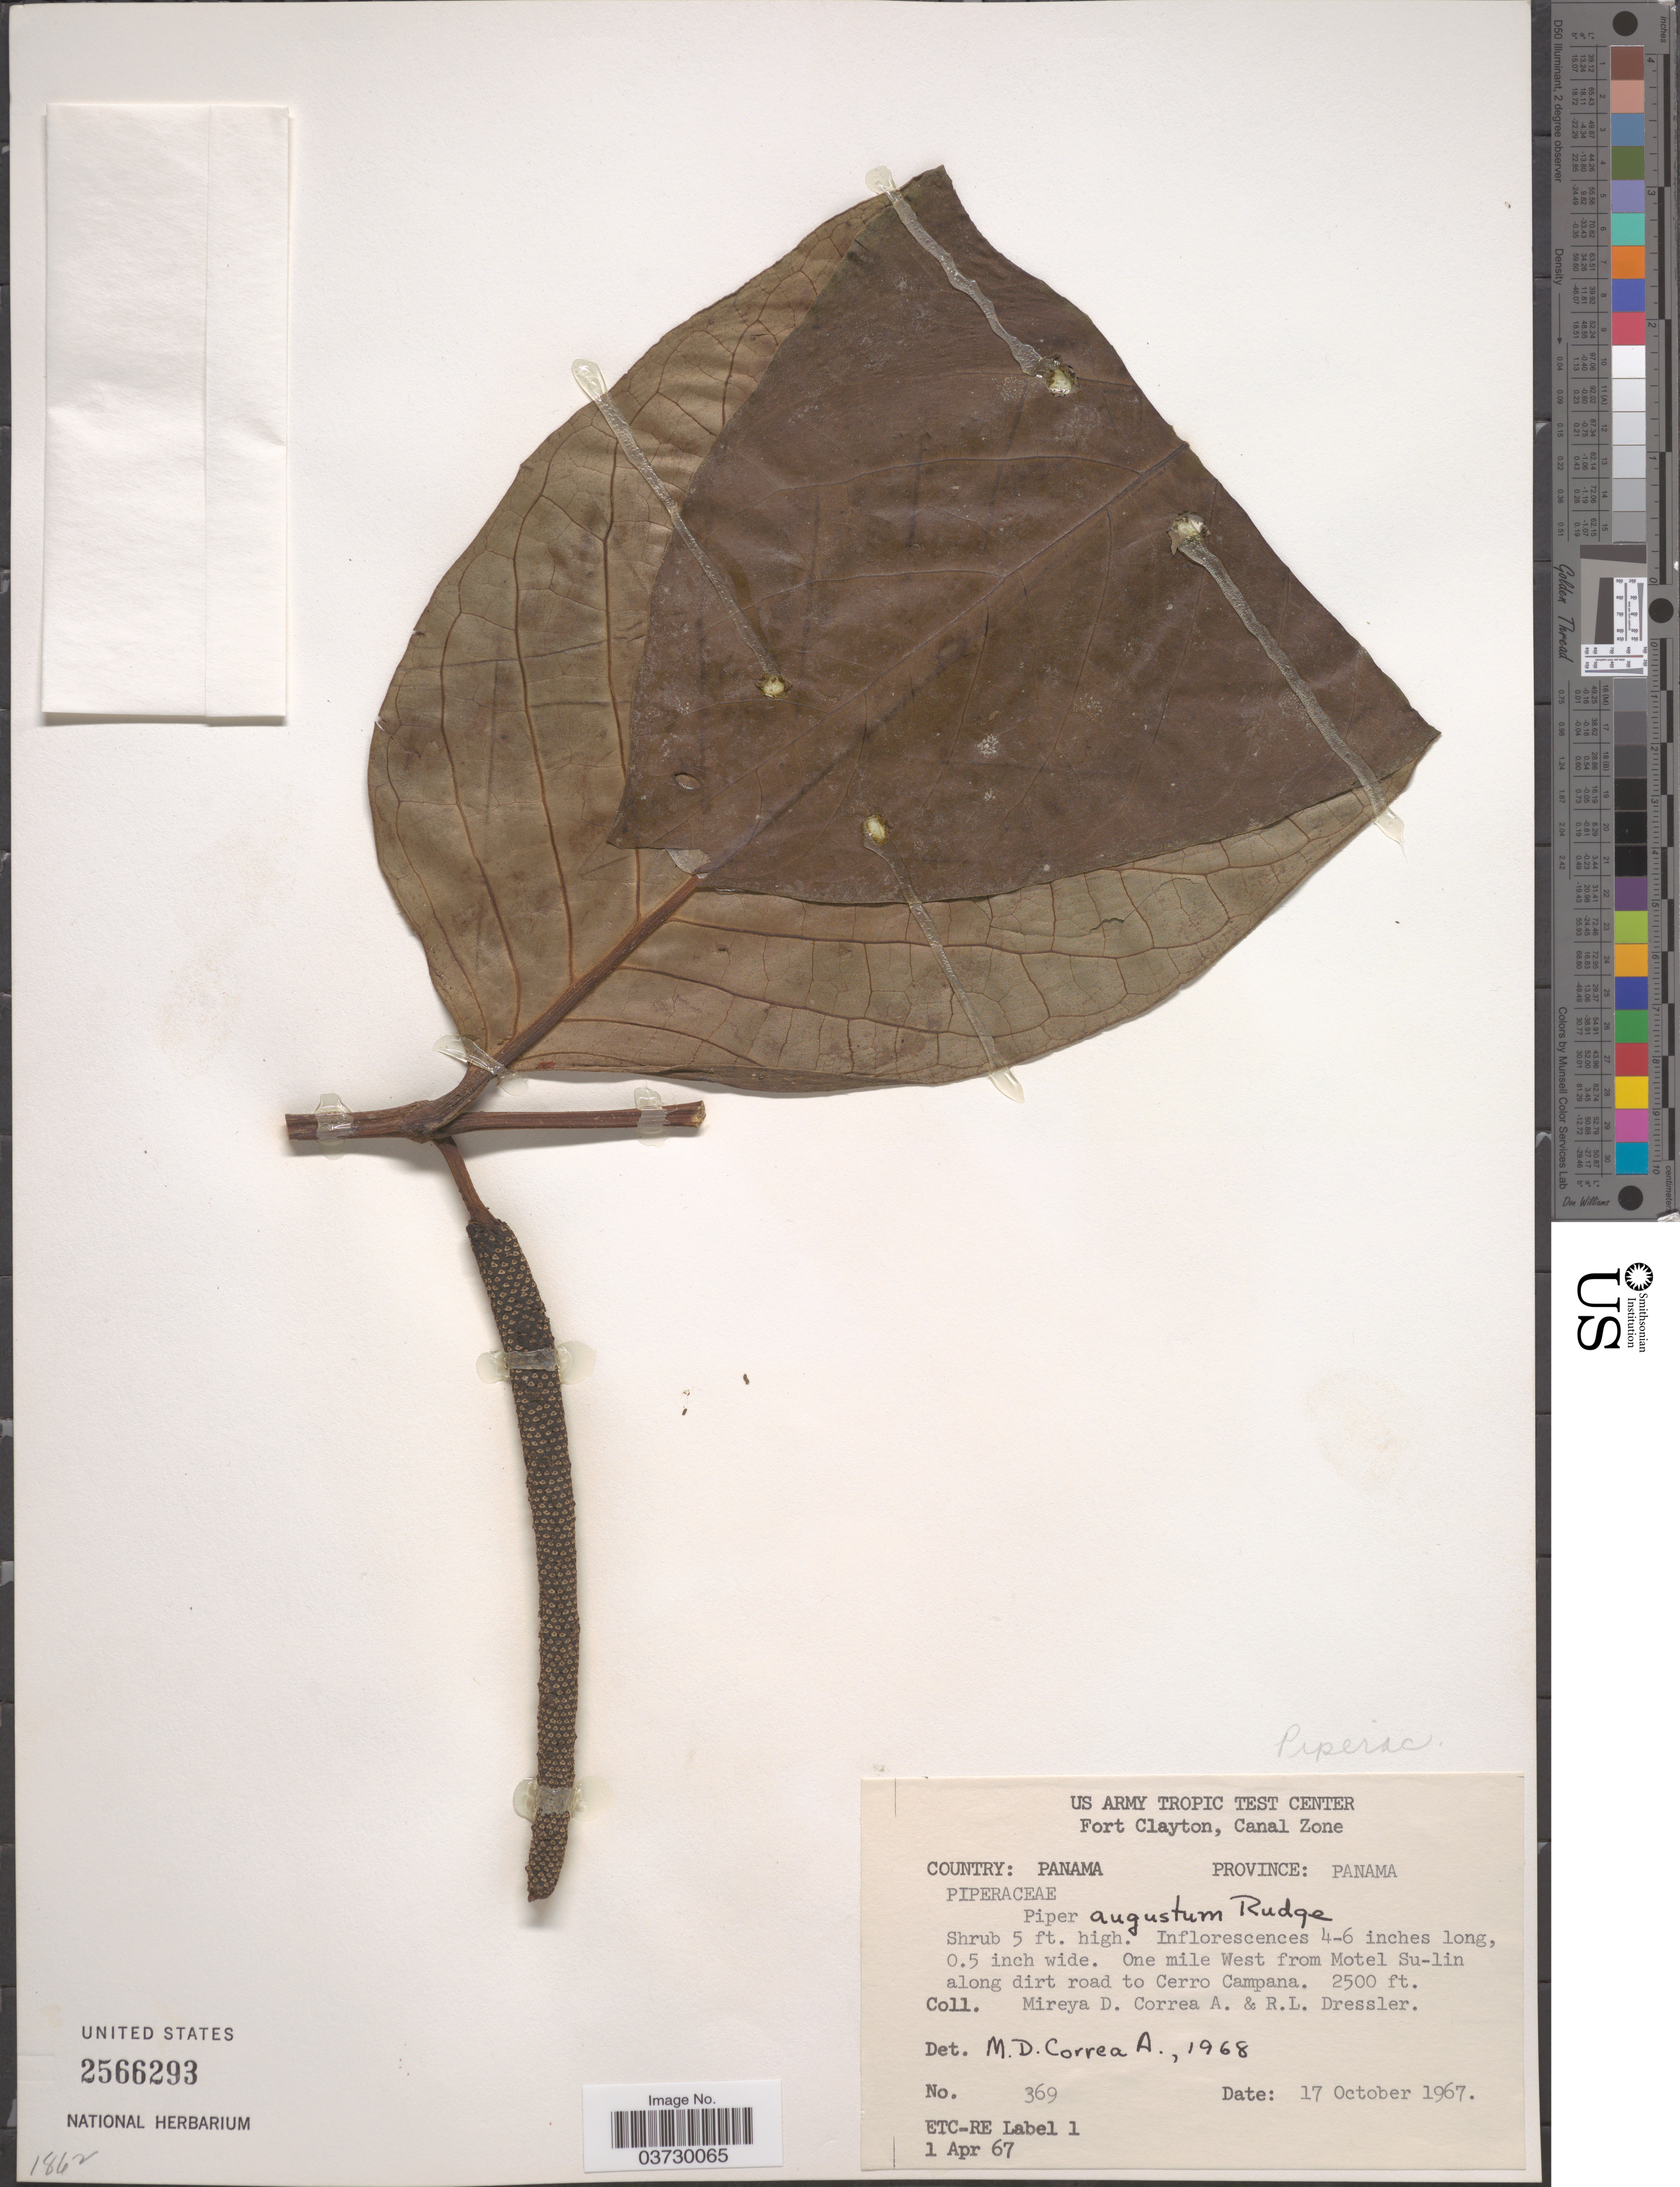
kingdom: Plantae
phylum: Tracheophyta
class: Magnoliopsida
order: Piperales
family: Piperaceae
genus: Piper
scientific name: Piper augustum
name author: Rudge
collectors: M. D. Corrêa-A. & R. Dressler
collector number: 369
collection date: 1967-10-17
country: Panama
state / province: Panamá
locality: One mile West from Motel Su-lin along dirt road to Cerro Campana.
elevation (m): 762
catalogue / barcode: US 2566293